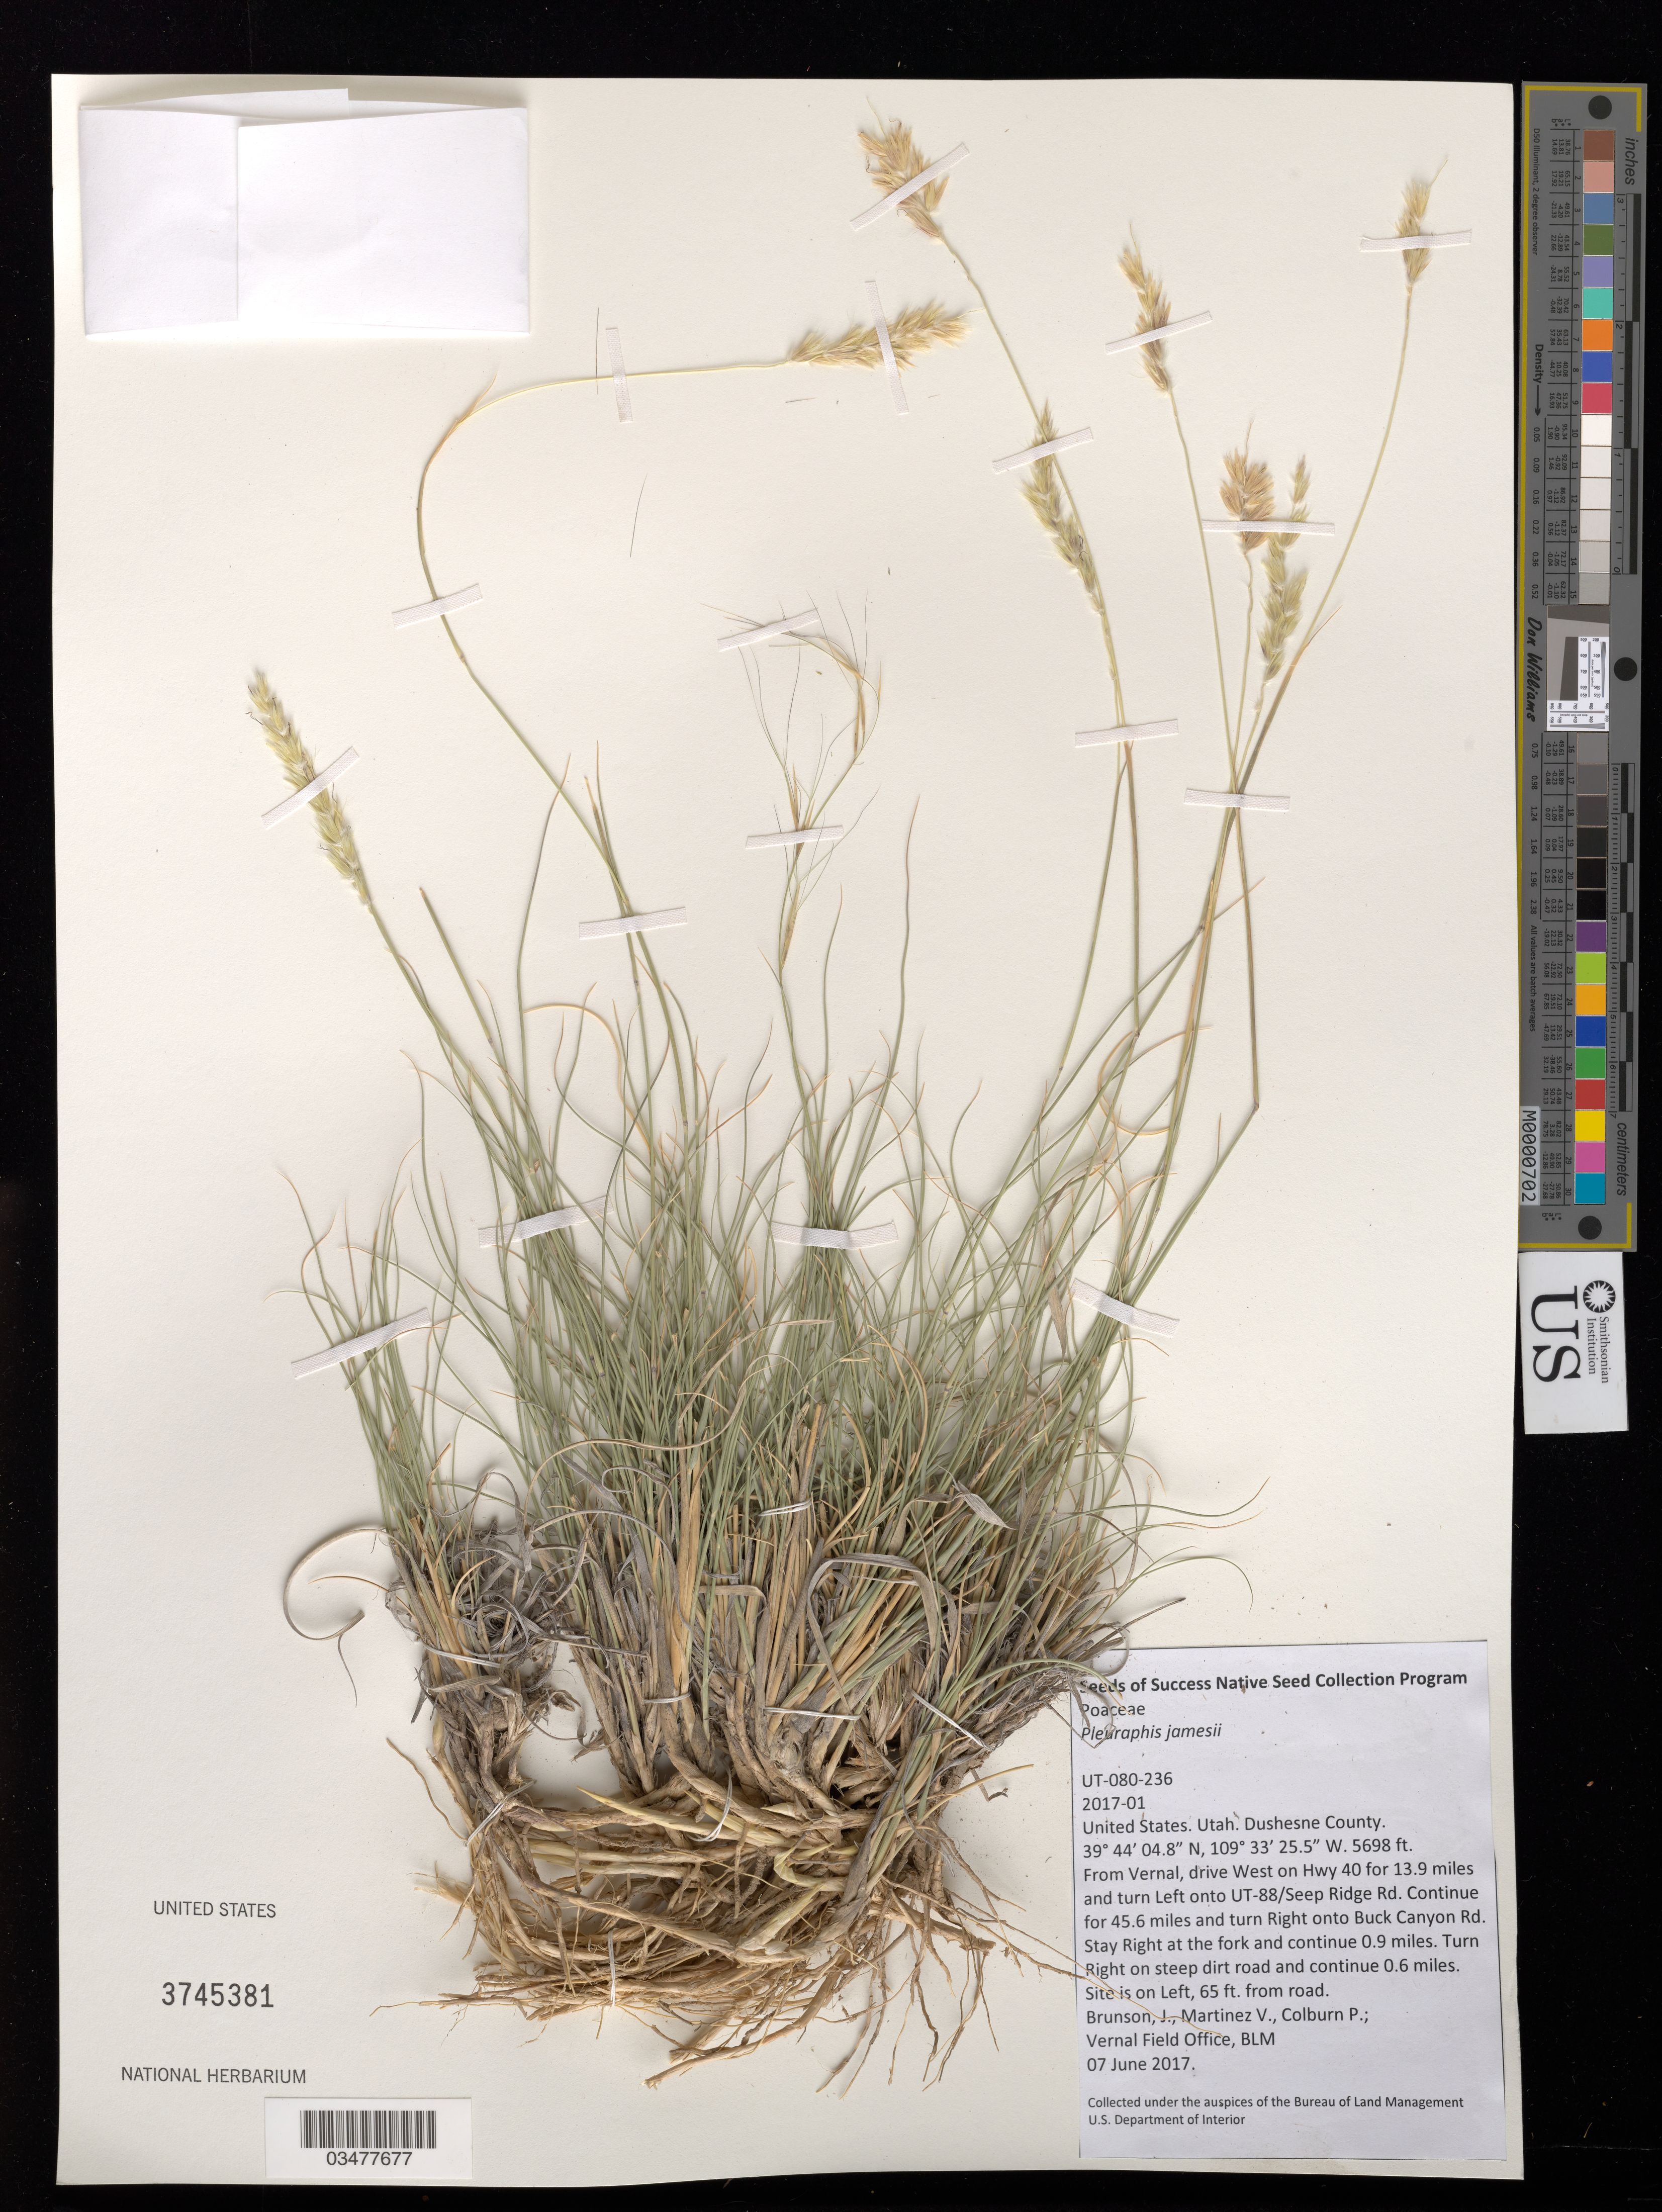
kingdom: Plantae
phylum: Tracheophyta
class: Liliopsida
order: Poales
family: Poaceae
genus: Pleuraphis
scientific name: Pleuraphis jamesii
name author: Torr.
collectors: J. Brunson, P. Colburn & V. Martinez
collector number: UT080-236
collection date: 2017-06-07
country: United States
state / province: Utah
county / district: Duchesne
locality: Buck Canyon Rd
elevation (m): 1737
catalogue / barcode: US 3745381